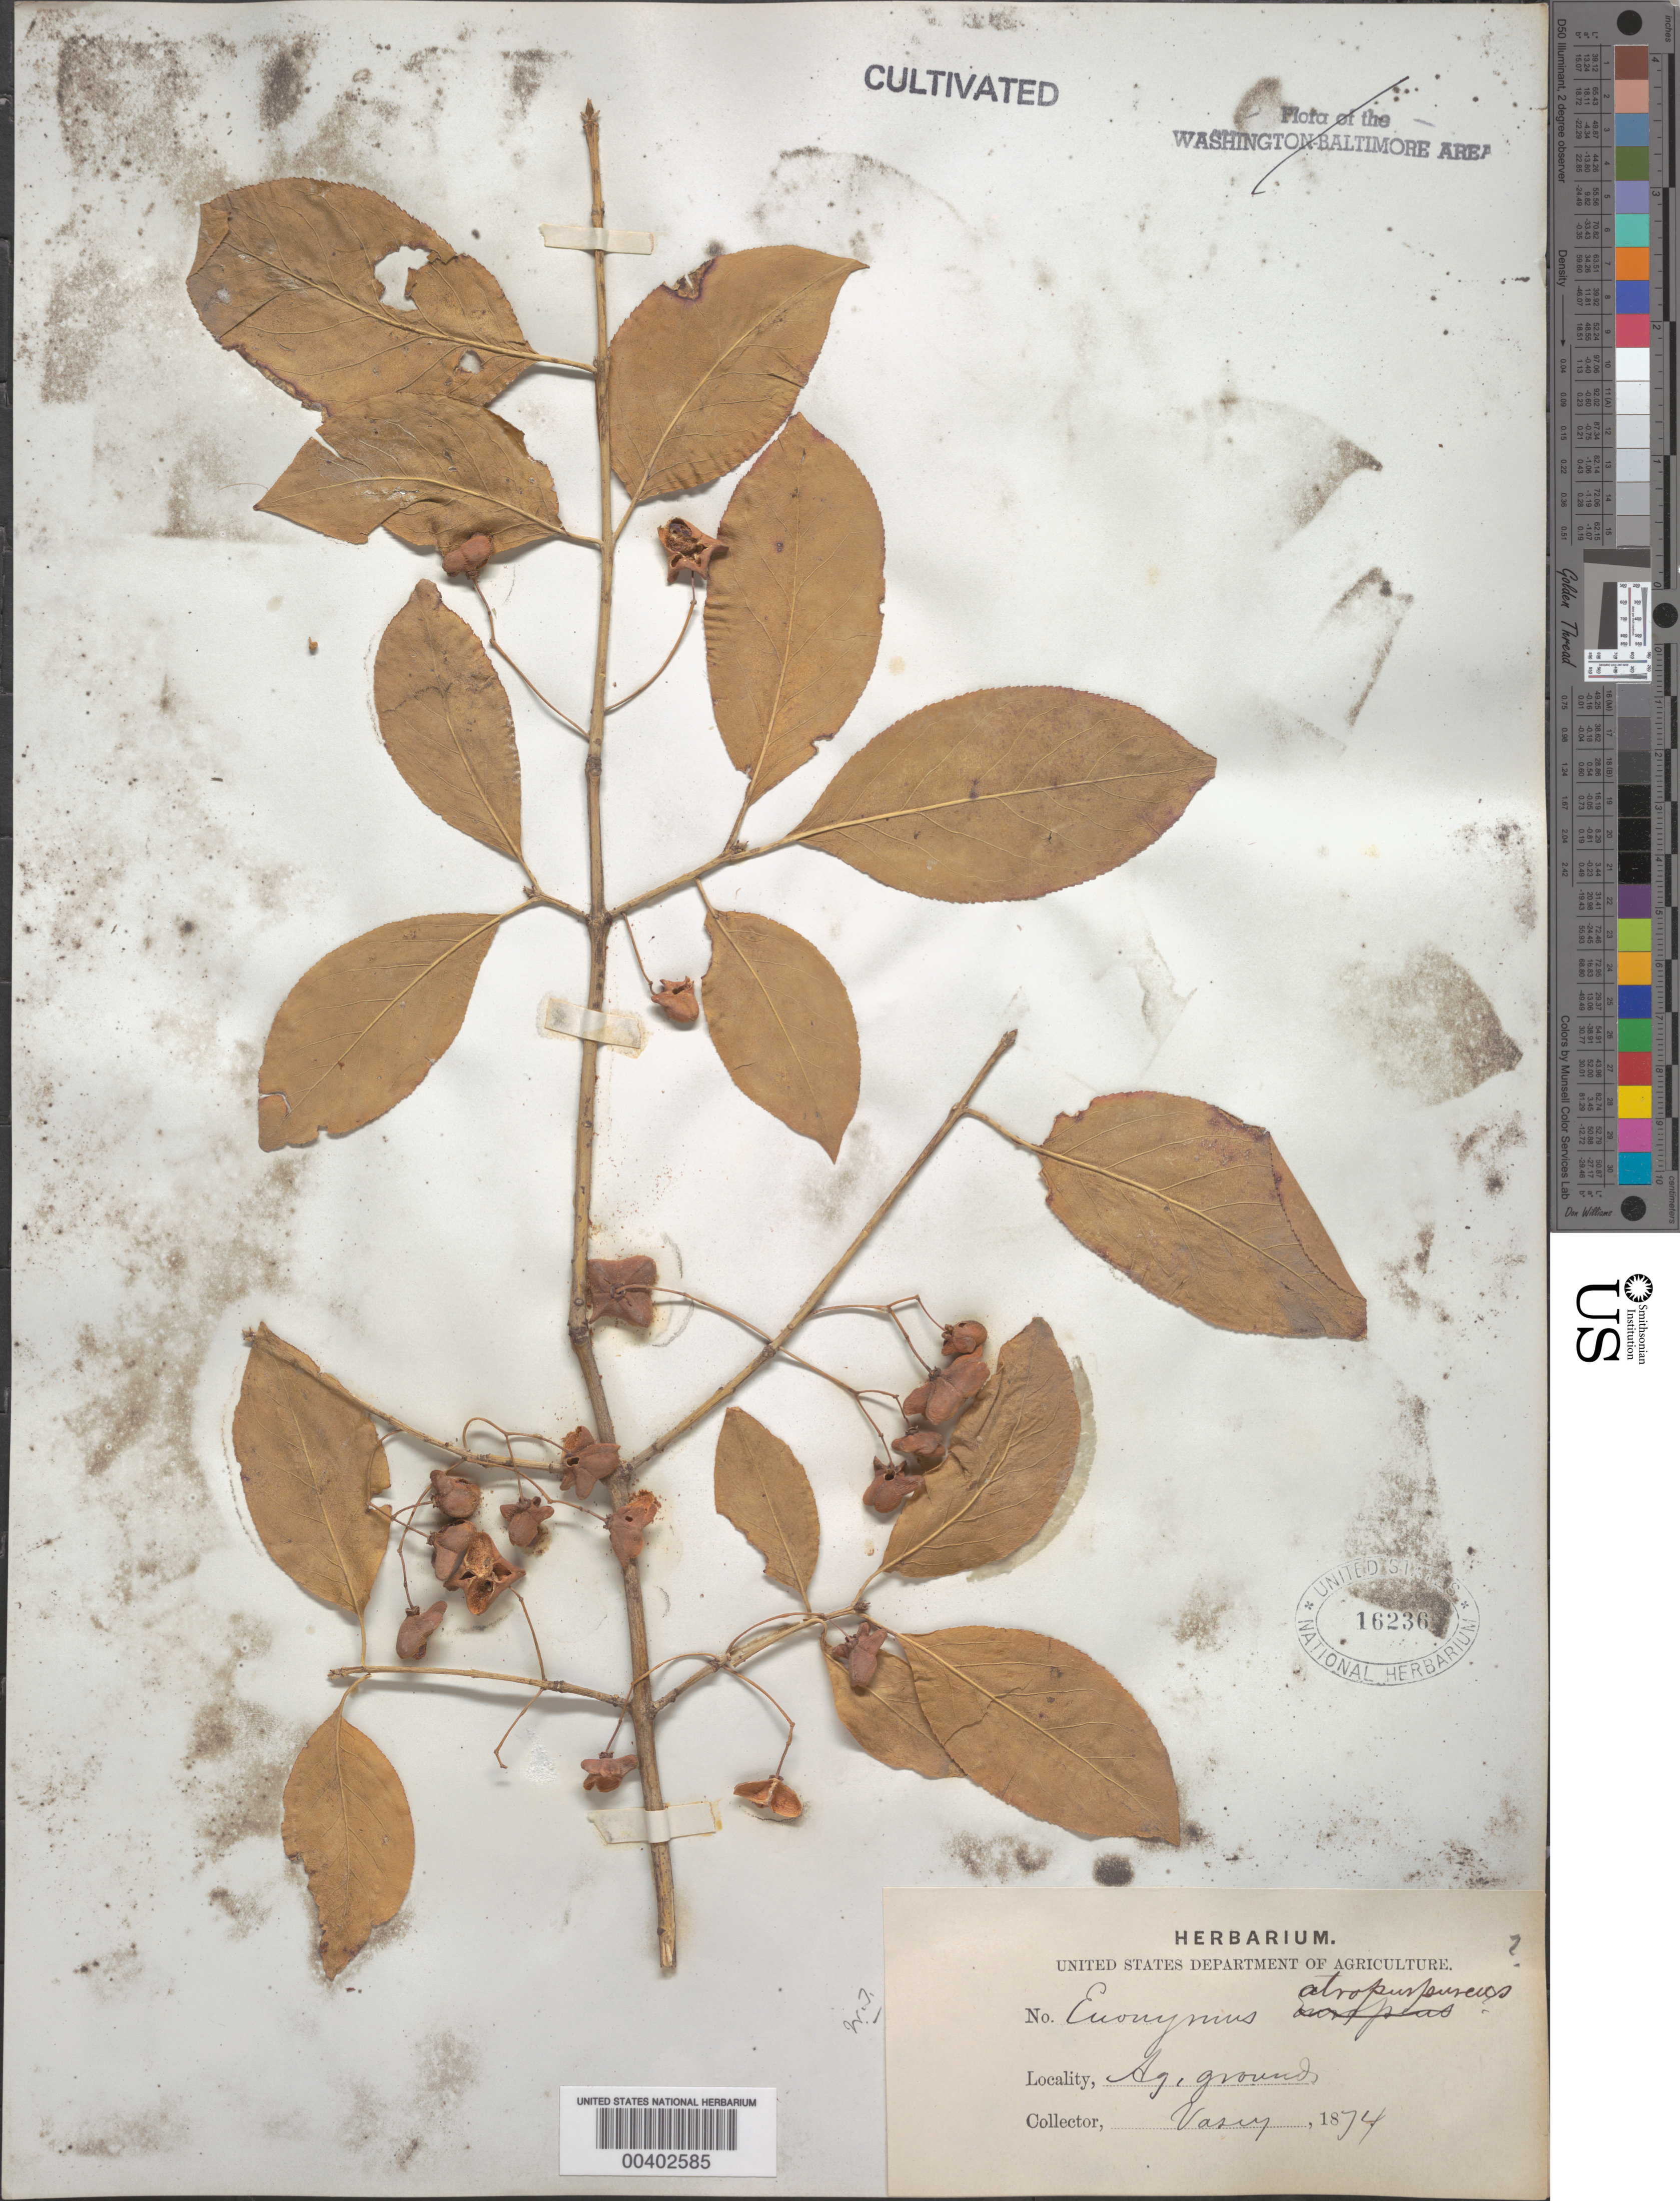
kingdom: Plantae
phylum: Tracheophyta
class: Magnoliopsida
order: Celastrales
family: Celastraceae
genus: Euonymus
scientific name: Euonymus atropurpureus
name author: Jacq.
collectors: G. Vasey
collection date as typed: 1874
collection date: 1874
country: United States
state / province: District of Columbia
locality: Agriculture Grounds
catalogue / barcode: US 16236